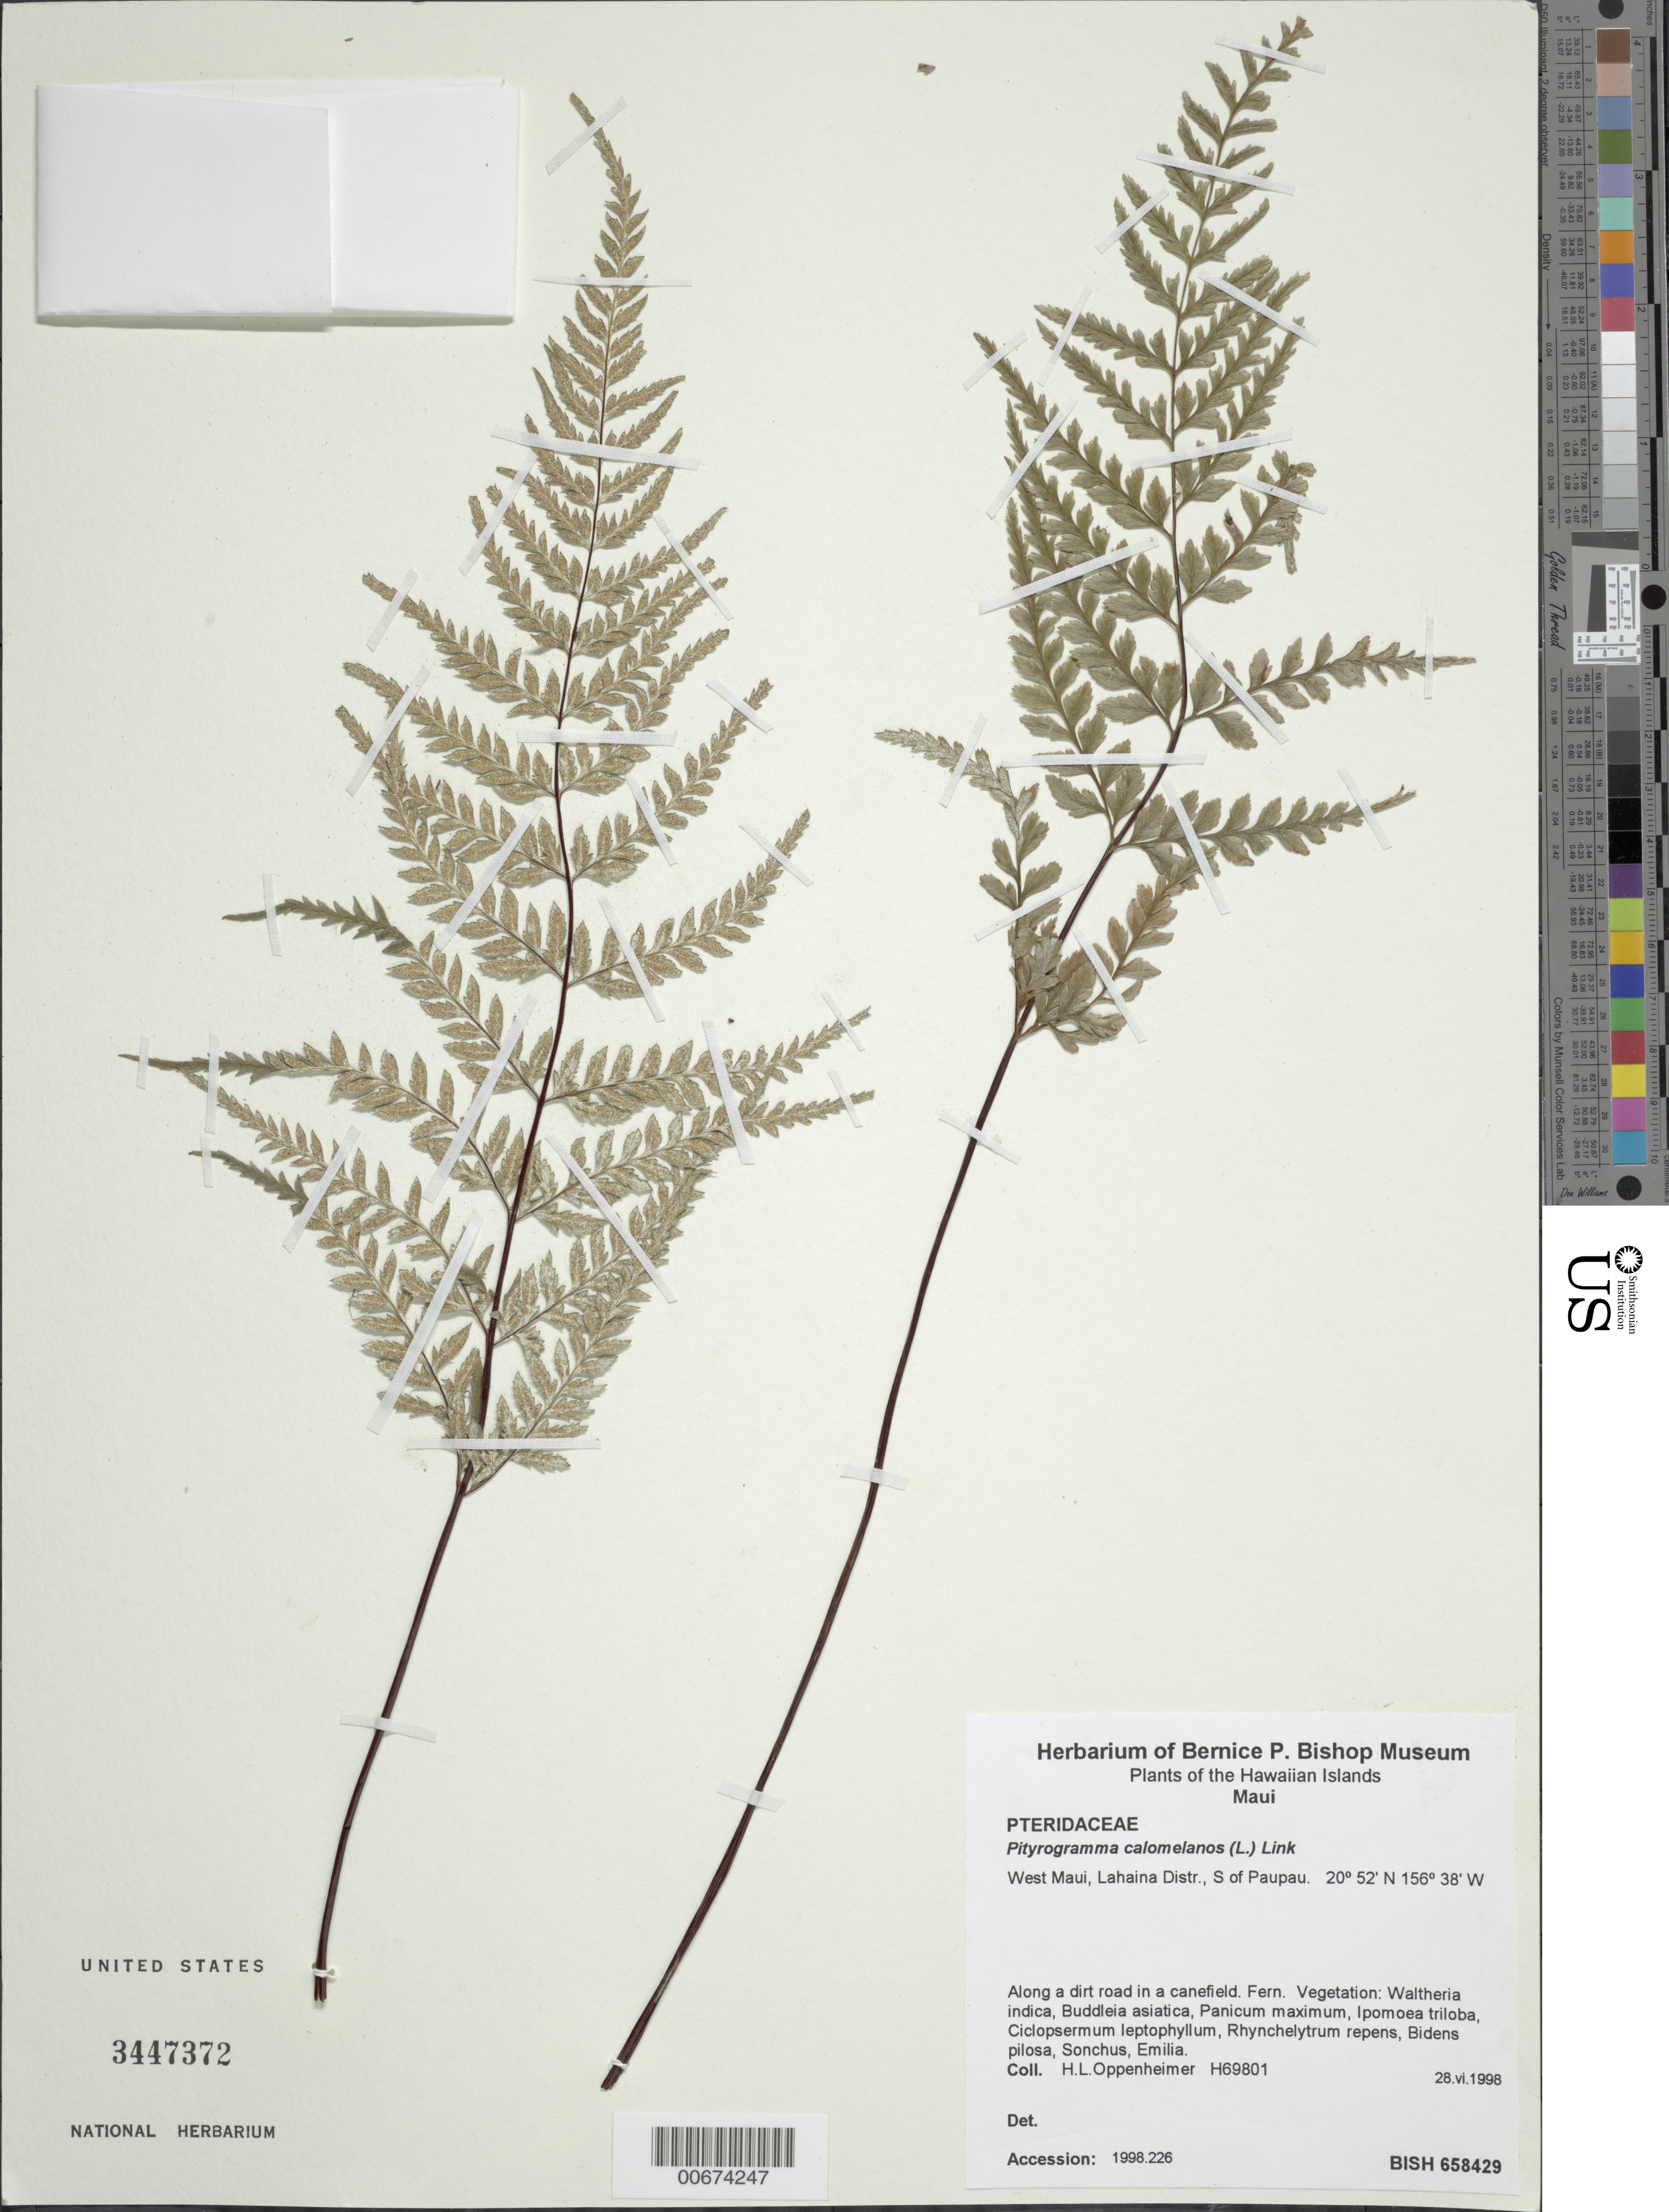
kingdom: Plantae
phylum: Tracheophyta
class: Polypodiopsida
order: Polypodiales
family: Pteridaceae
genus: Pityrogramma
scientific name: Pityrogramma calomelanos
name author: (L.) Link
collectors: H. L. Oppenheimer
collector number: H69801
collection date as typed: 28 Jun 1998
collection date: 1998-06-28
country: United States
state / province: Hawaii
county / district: Maui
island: Maui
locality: W Maui, Lahaina District, S of Paupau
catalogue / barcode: US 3447372